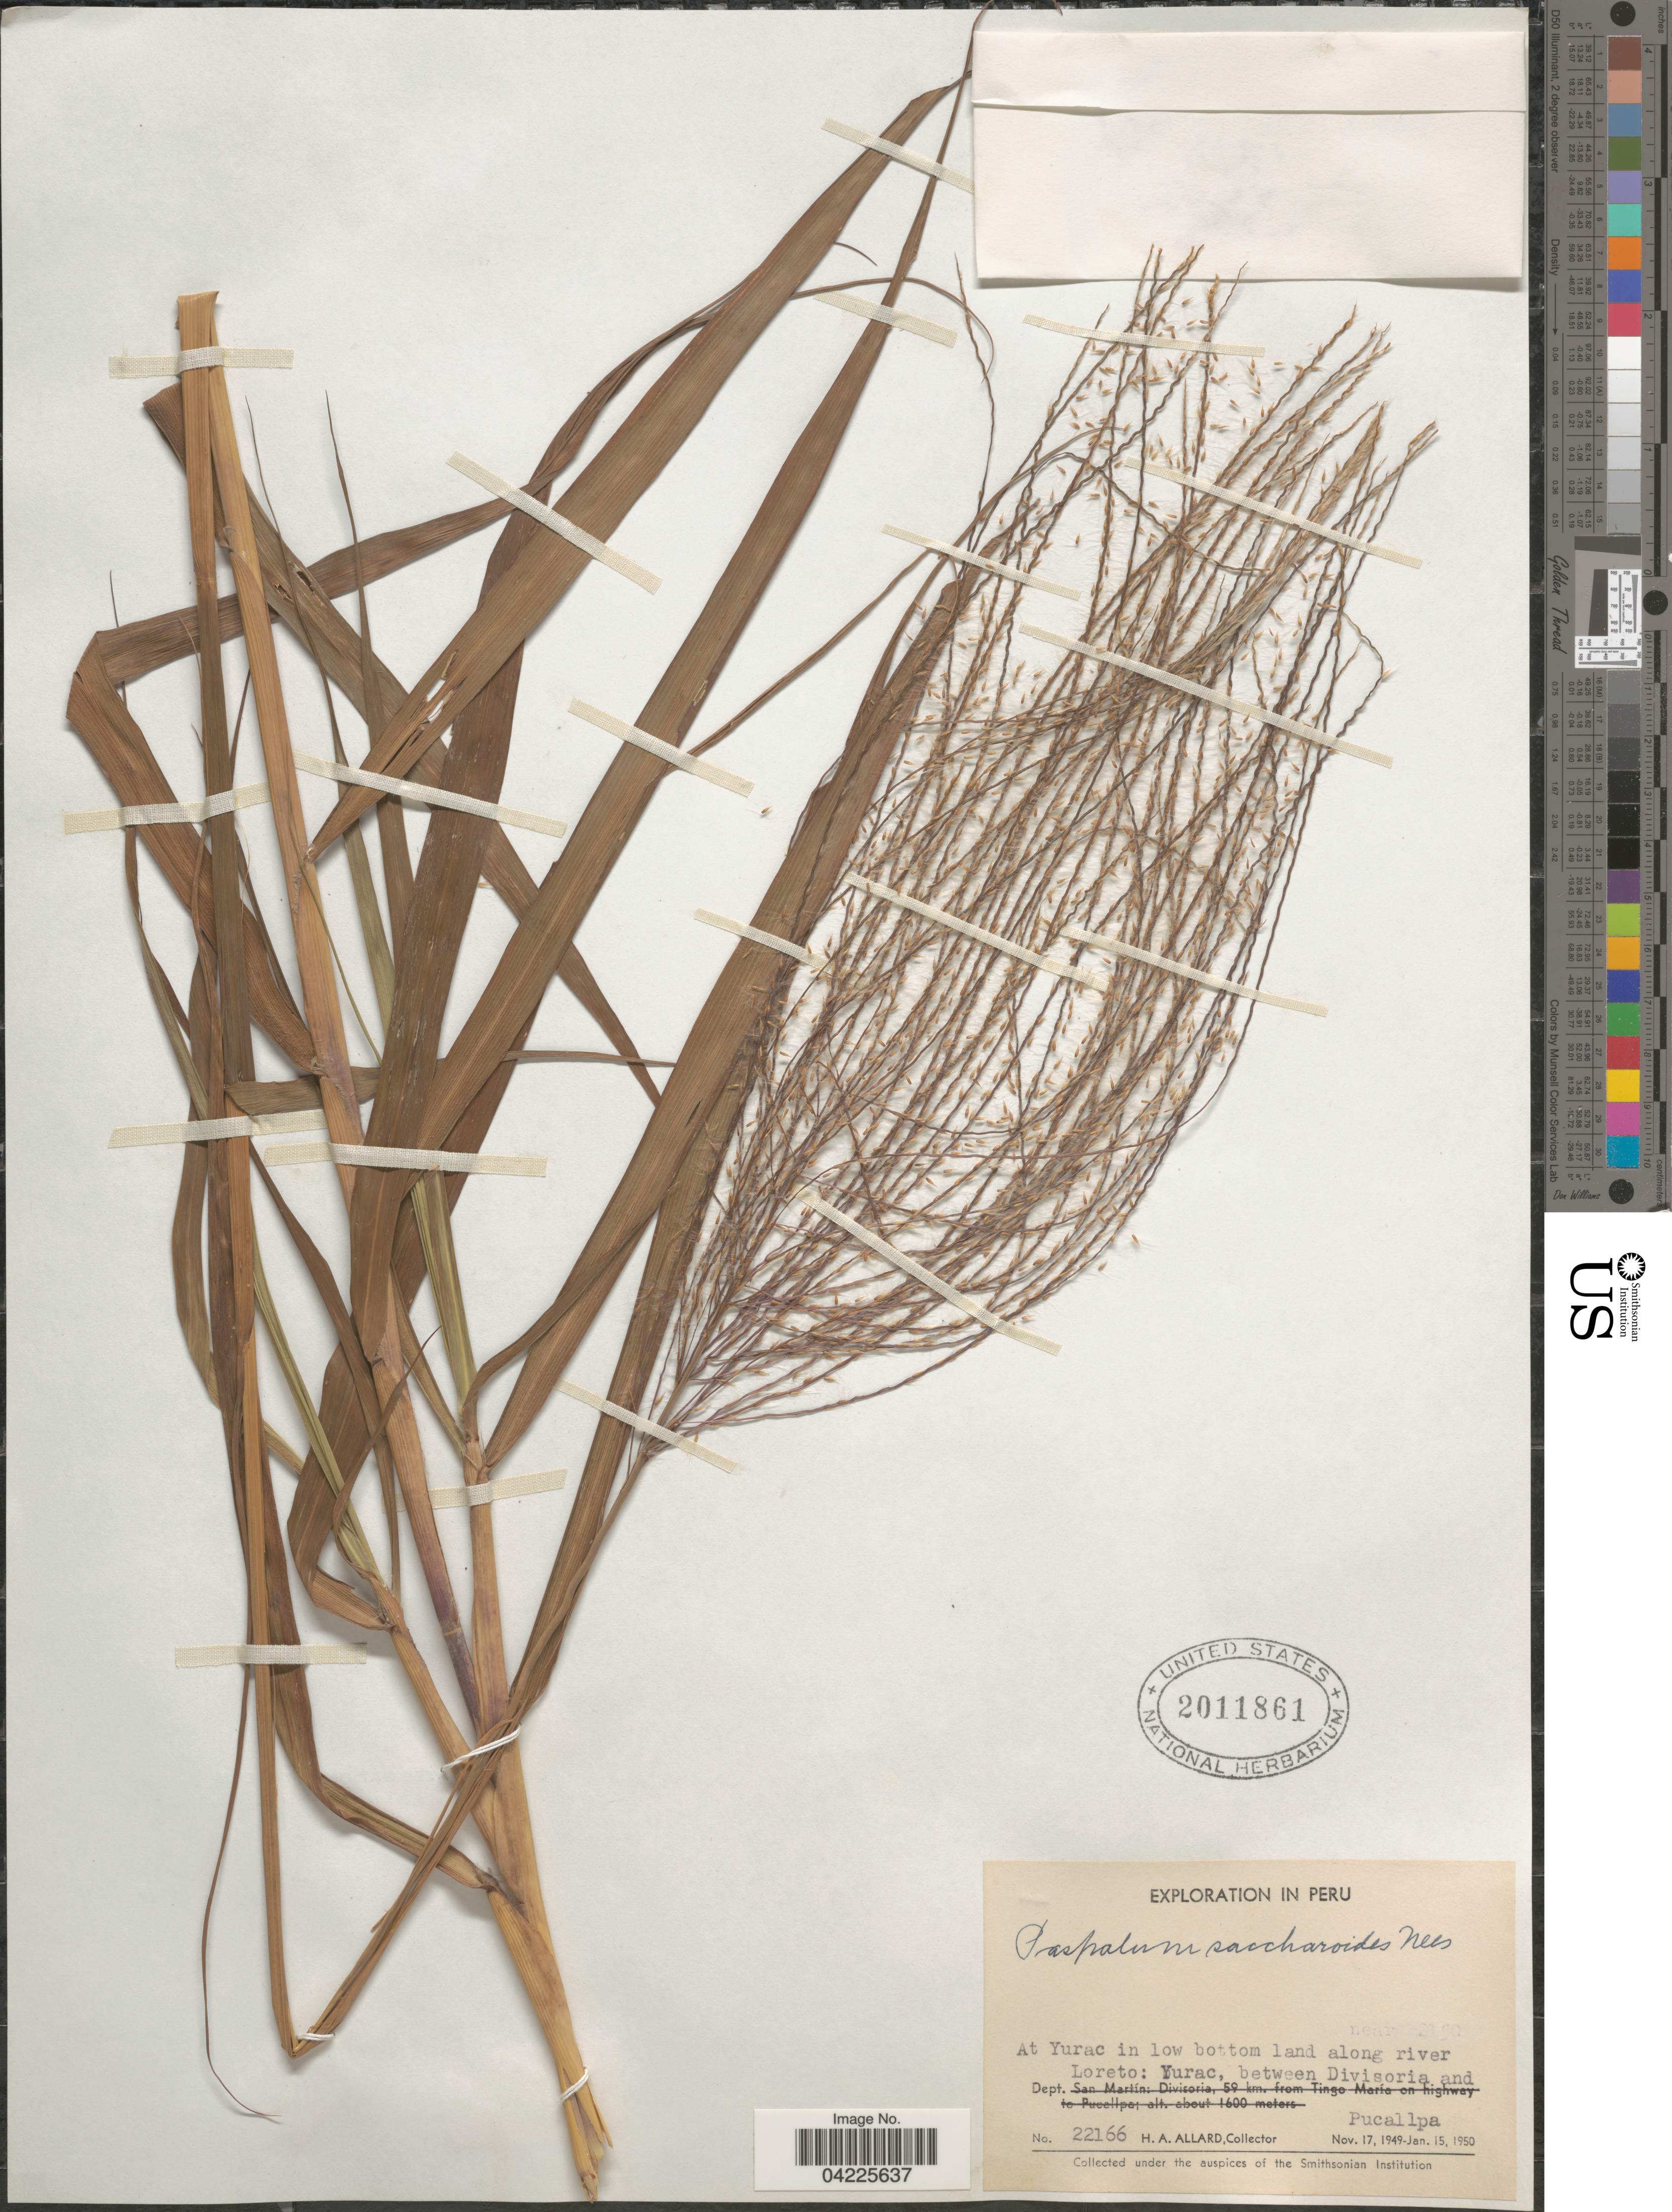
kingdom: Plantae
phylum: Tracheophyta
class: Liliopsida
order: Poales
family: Poaceae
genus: Paspalum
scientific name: Paspalum saccharoides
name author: Nees ex Trin.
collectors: H. A. Allard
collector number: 22166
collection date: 1949-11-17/1950-01-15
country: Peru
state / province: Loreto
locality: Exploration in Peru. At Yurac in low bottom land along river Loreto: Yurac, between Divisoria and Pucallpa.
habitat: in low bottom land along river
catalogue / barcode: US 2011861